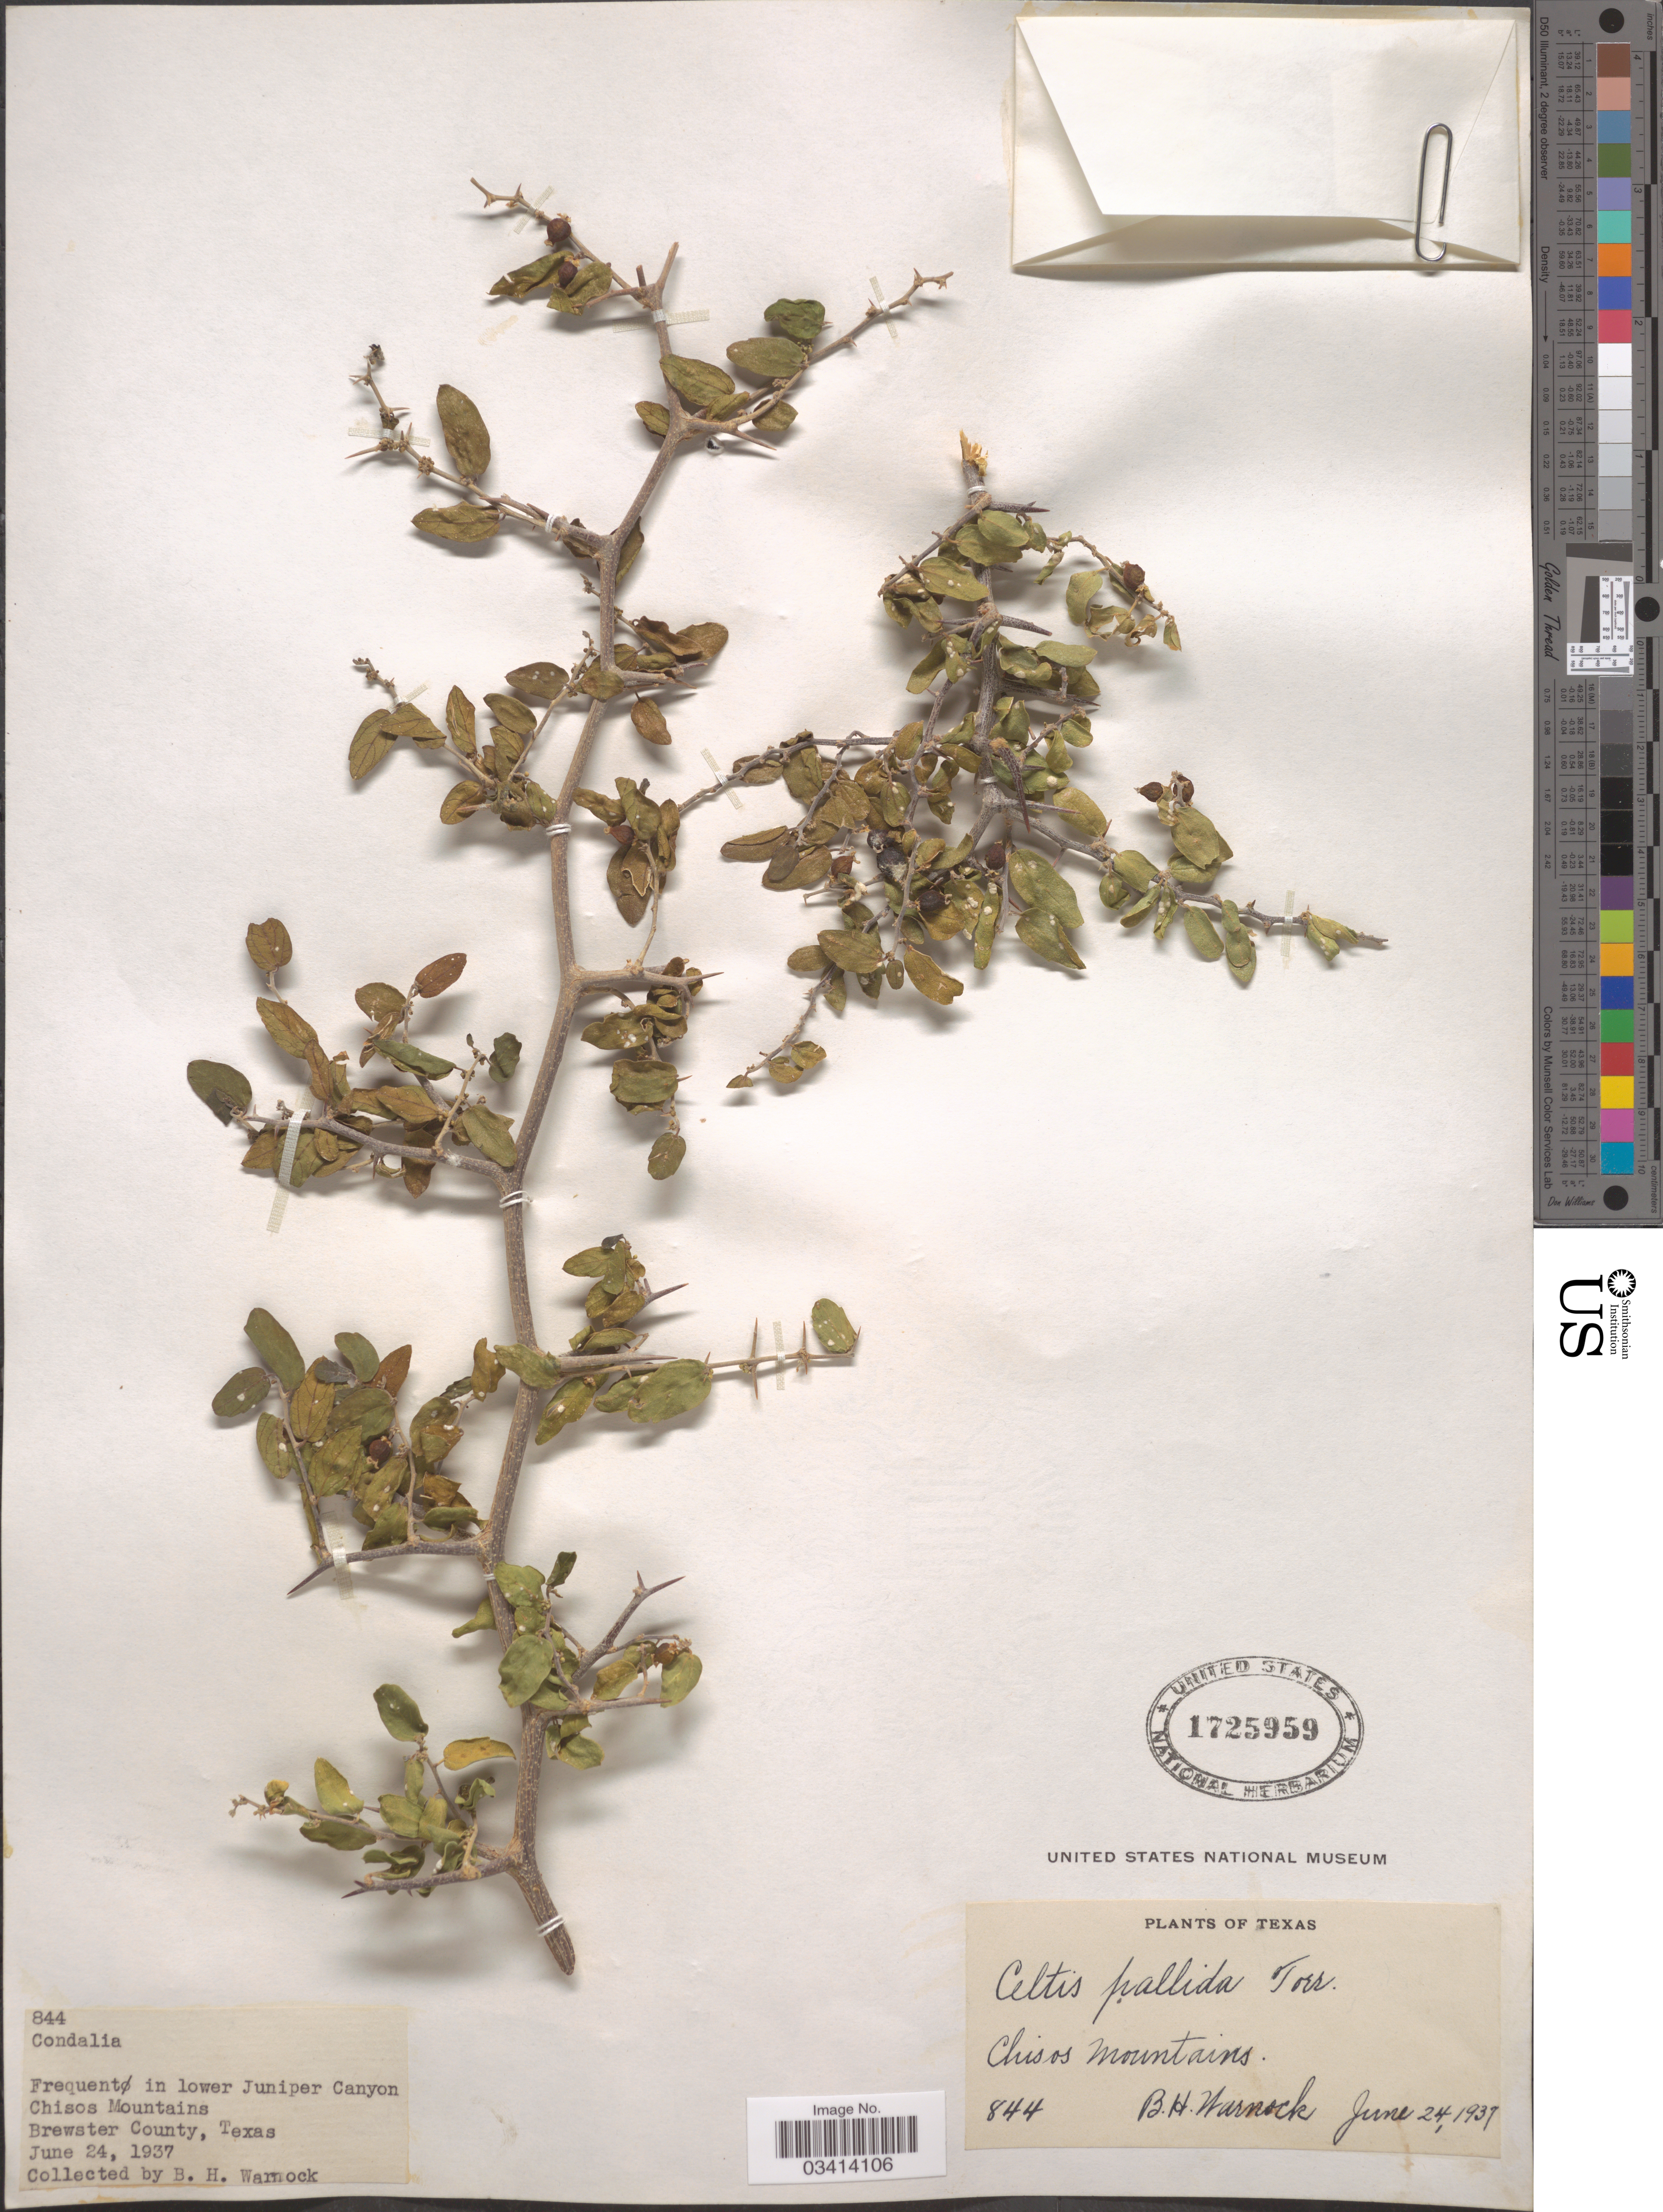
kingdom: Plantae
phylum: Tracheophyta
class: Magnoliopsida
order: Rosales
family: Cannabaceae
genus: Celtis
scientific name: Celtis pallida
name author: Torr. in Emory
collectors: B. H. Warnock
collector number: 844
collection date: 1937-06-24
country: United States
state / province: Texas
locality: Frequent in lower Juniper Canyon, Chisos Mountains, Brewster County.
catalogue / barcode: US 1725959